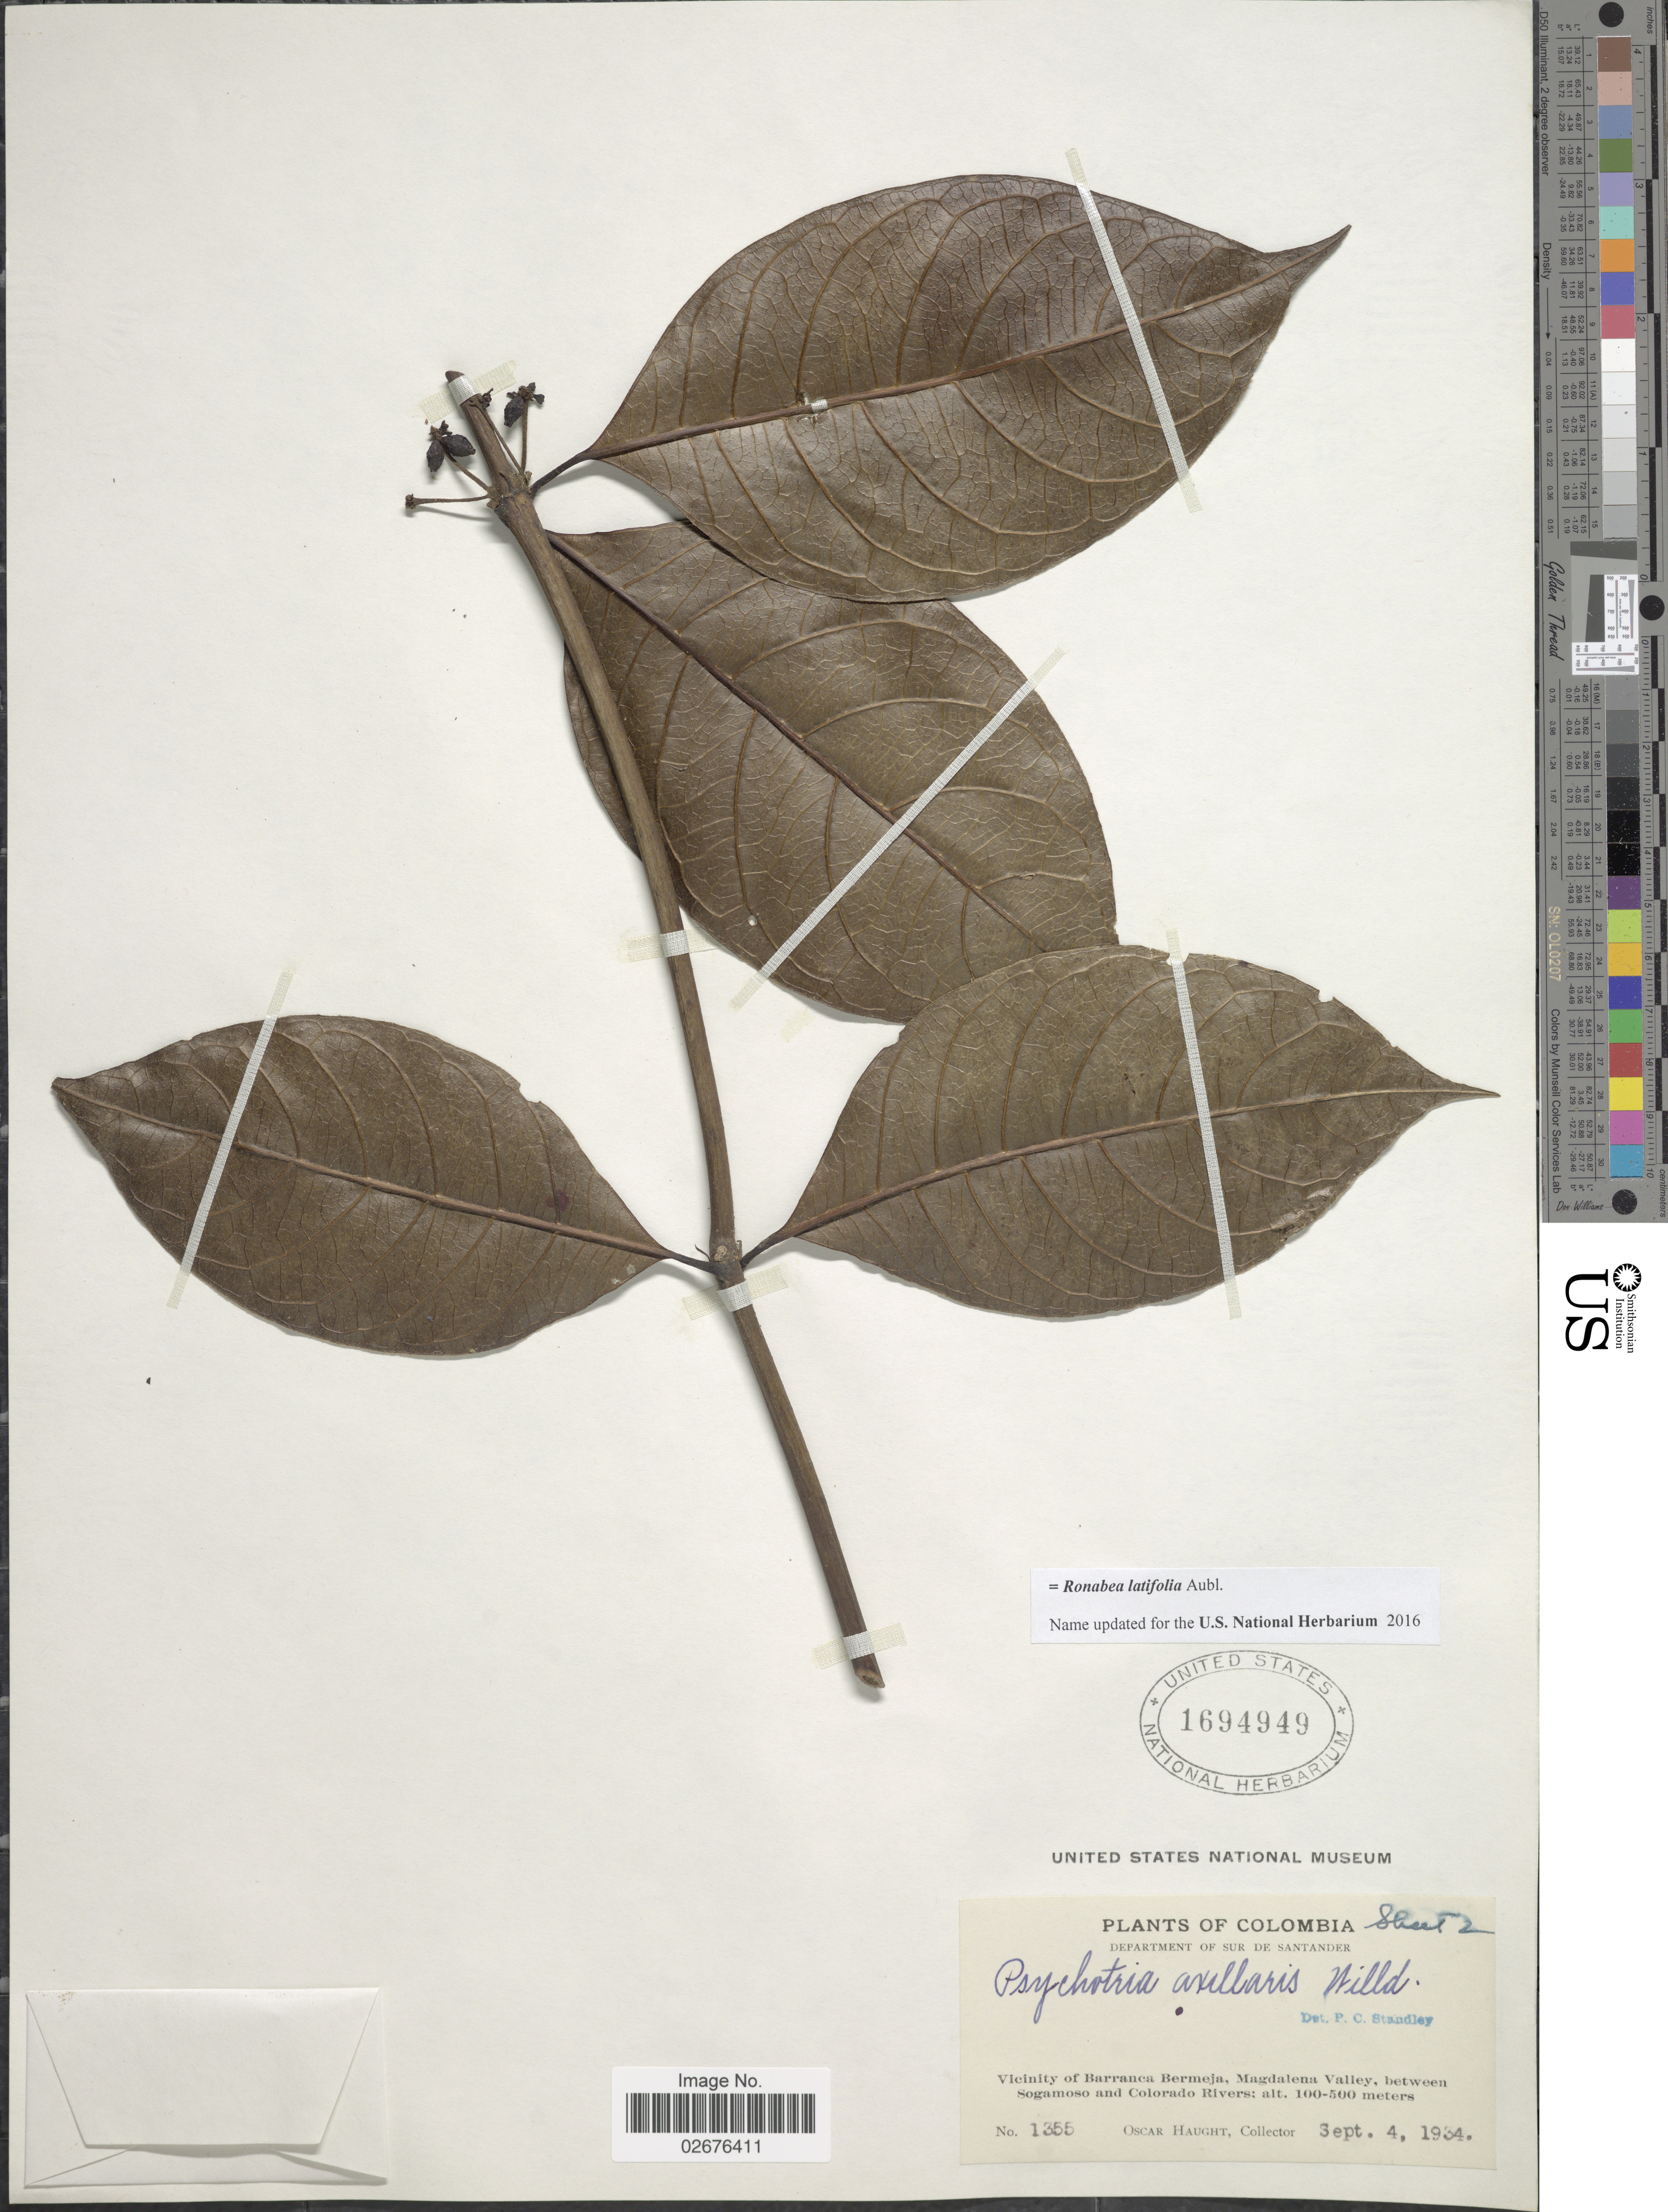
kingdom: Plantae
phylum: Tracheophyta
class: Magnoliopsida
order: Gentianales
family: Rubiaceae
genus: Ronabea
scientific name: Ronabea latifolia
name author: Aubl.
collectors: O. Haught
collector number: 1355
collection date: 1934-09-04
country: Colombia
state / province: Santander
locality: Department of Sur de Santander, Vicinity of Barranca, Magdalena Balley, between Sogamoso and Colorado Rivers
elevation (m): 100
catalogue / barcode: US 1694949